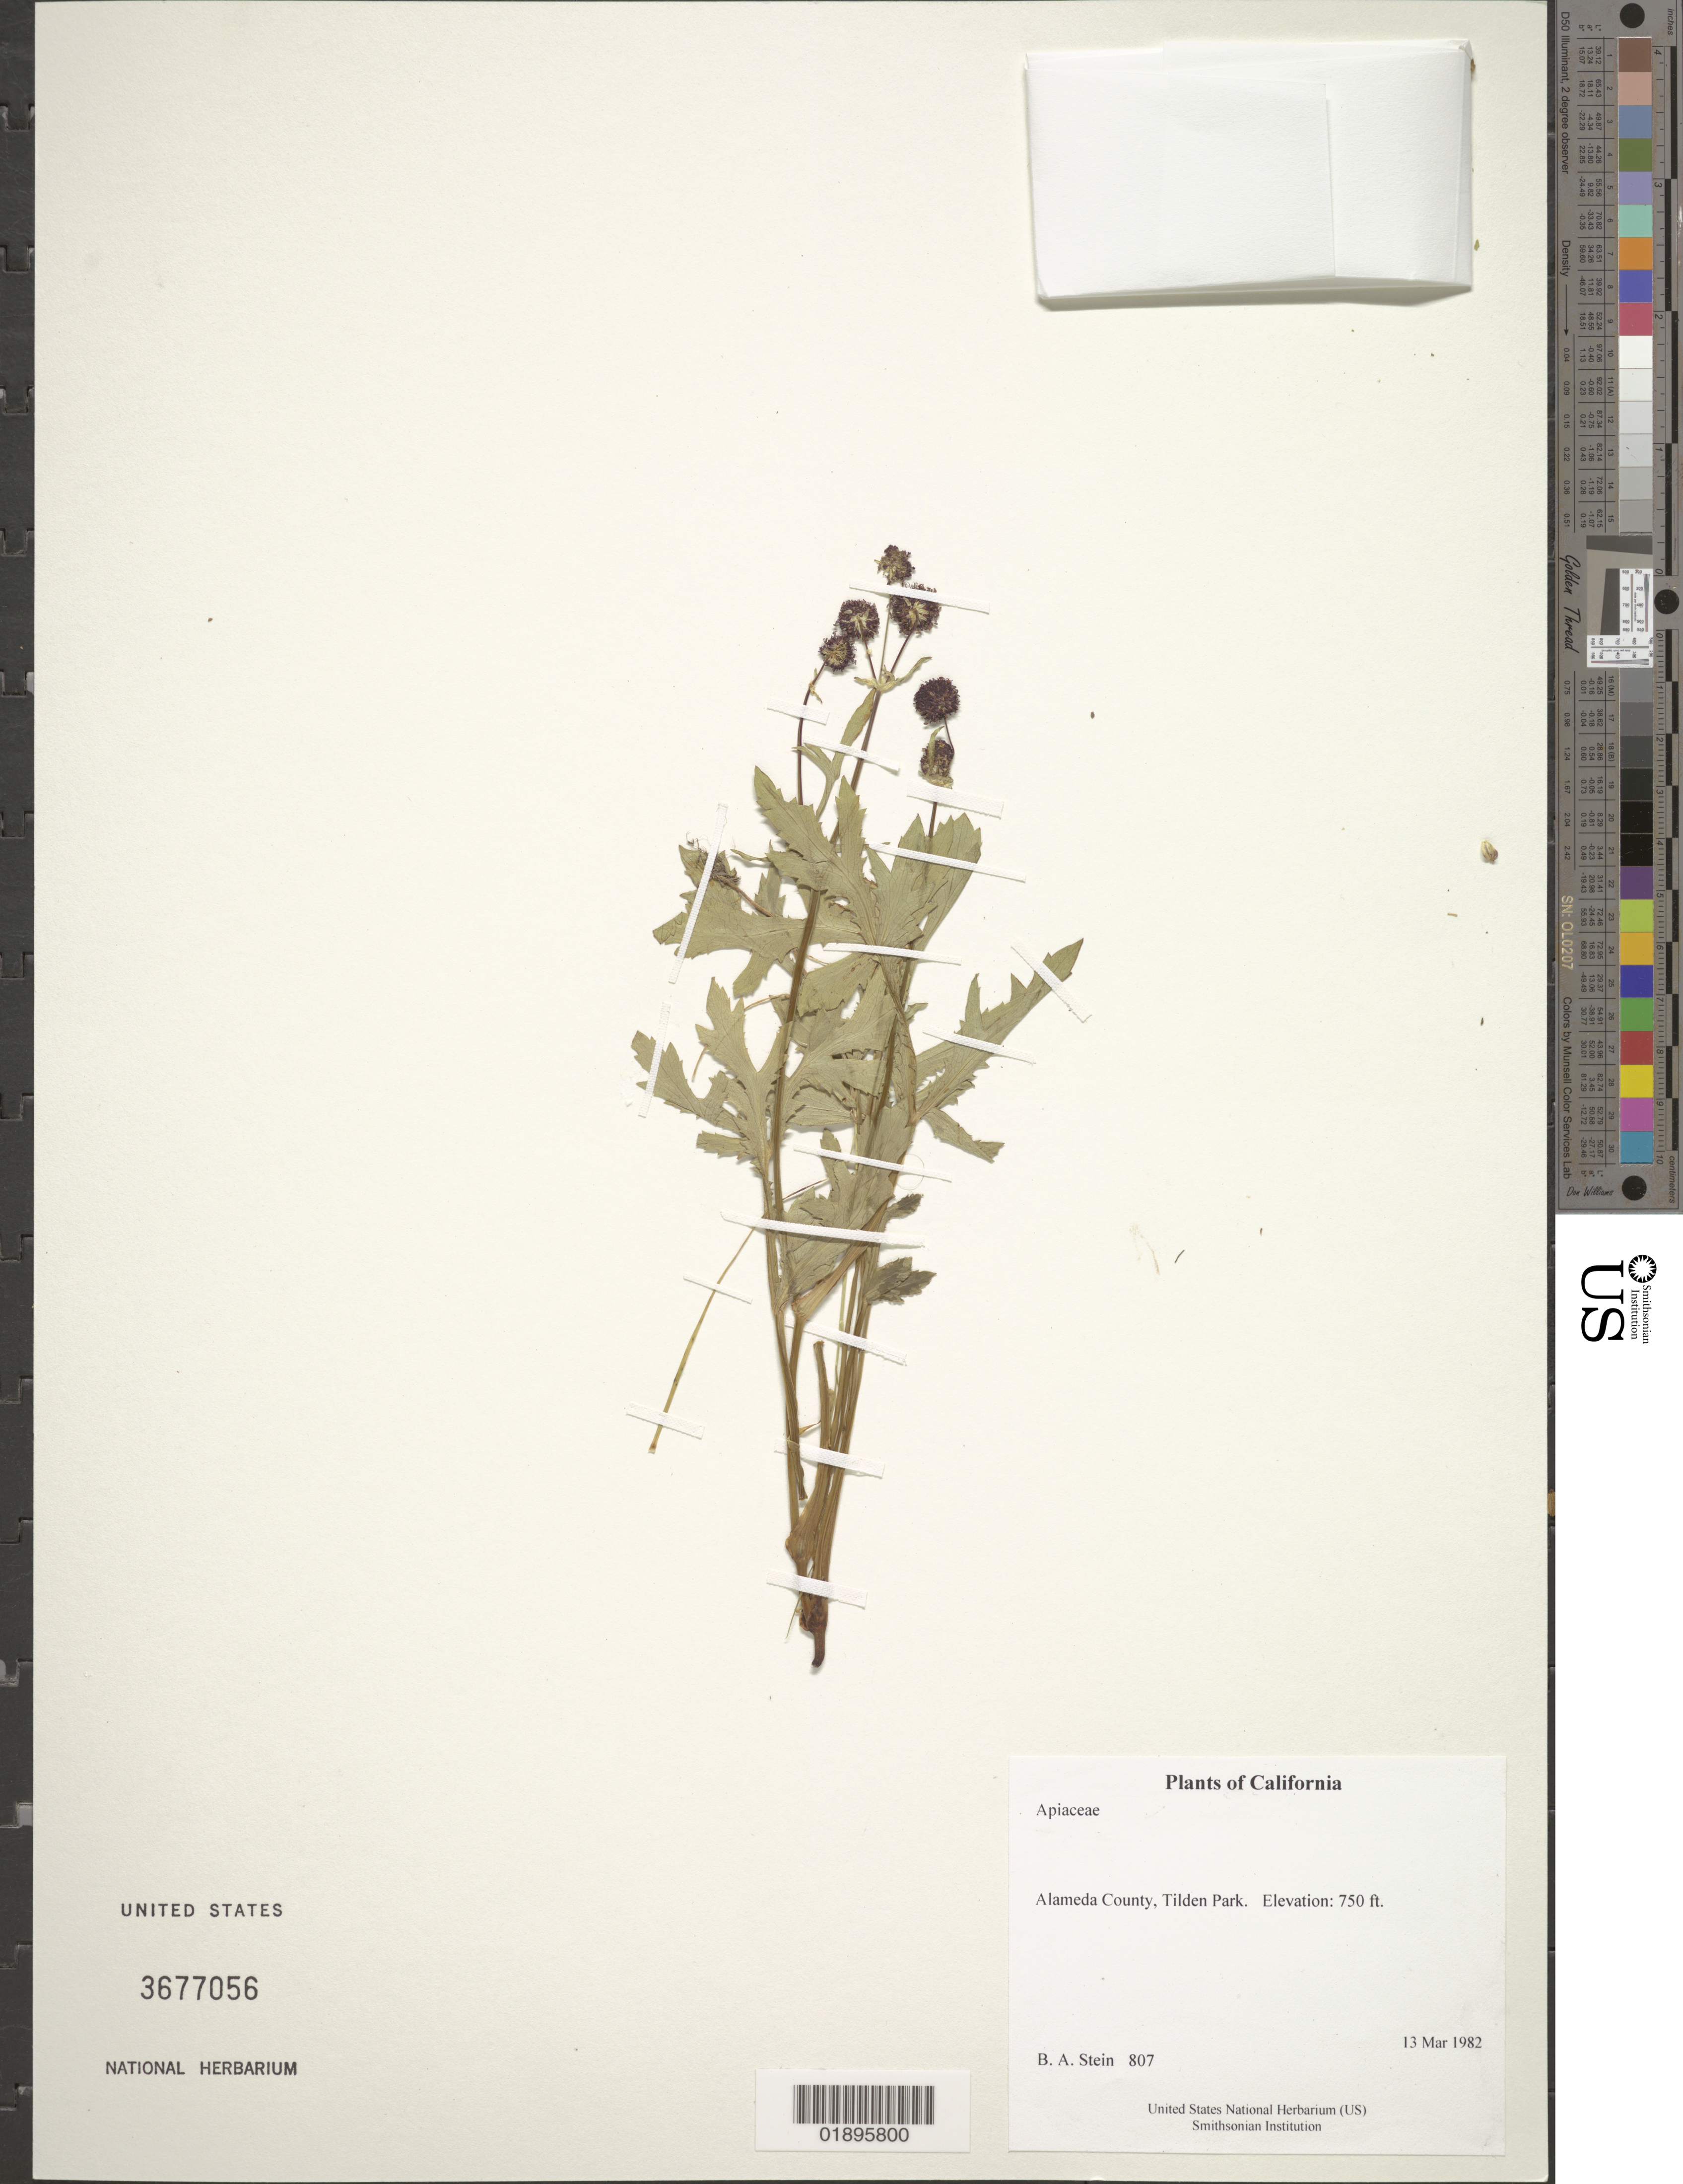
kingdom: Plantae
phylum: Tracheophyta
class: Magnoliopsida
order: Apiales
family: Apiaceae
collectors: B. A. Stein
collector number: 807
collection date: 1982-03-13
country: United States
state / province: California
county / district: Alameda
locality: Tilden Park.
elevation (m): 229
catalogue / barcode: US 3677056